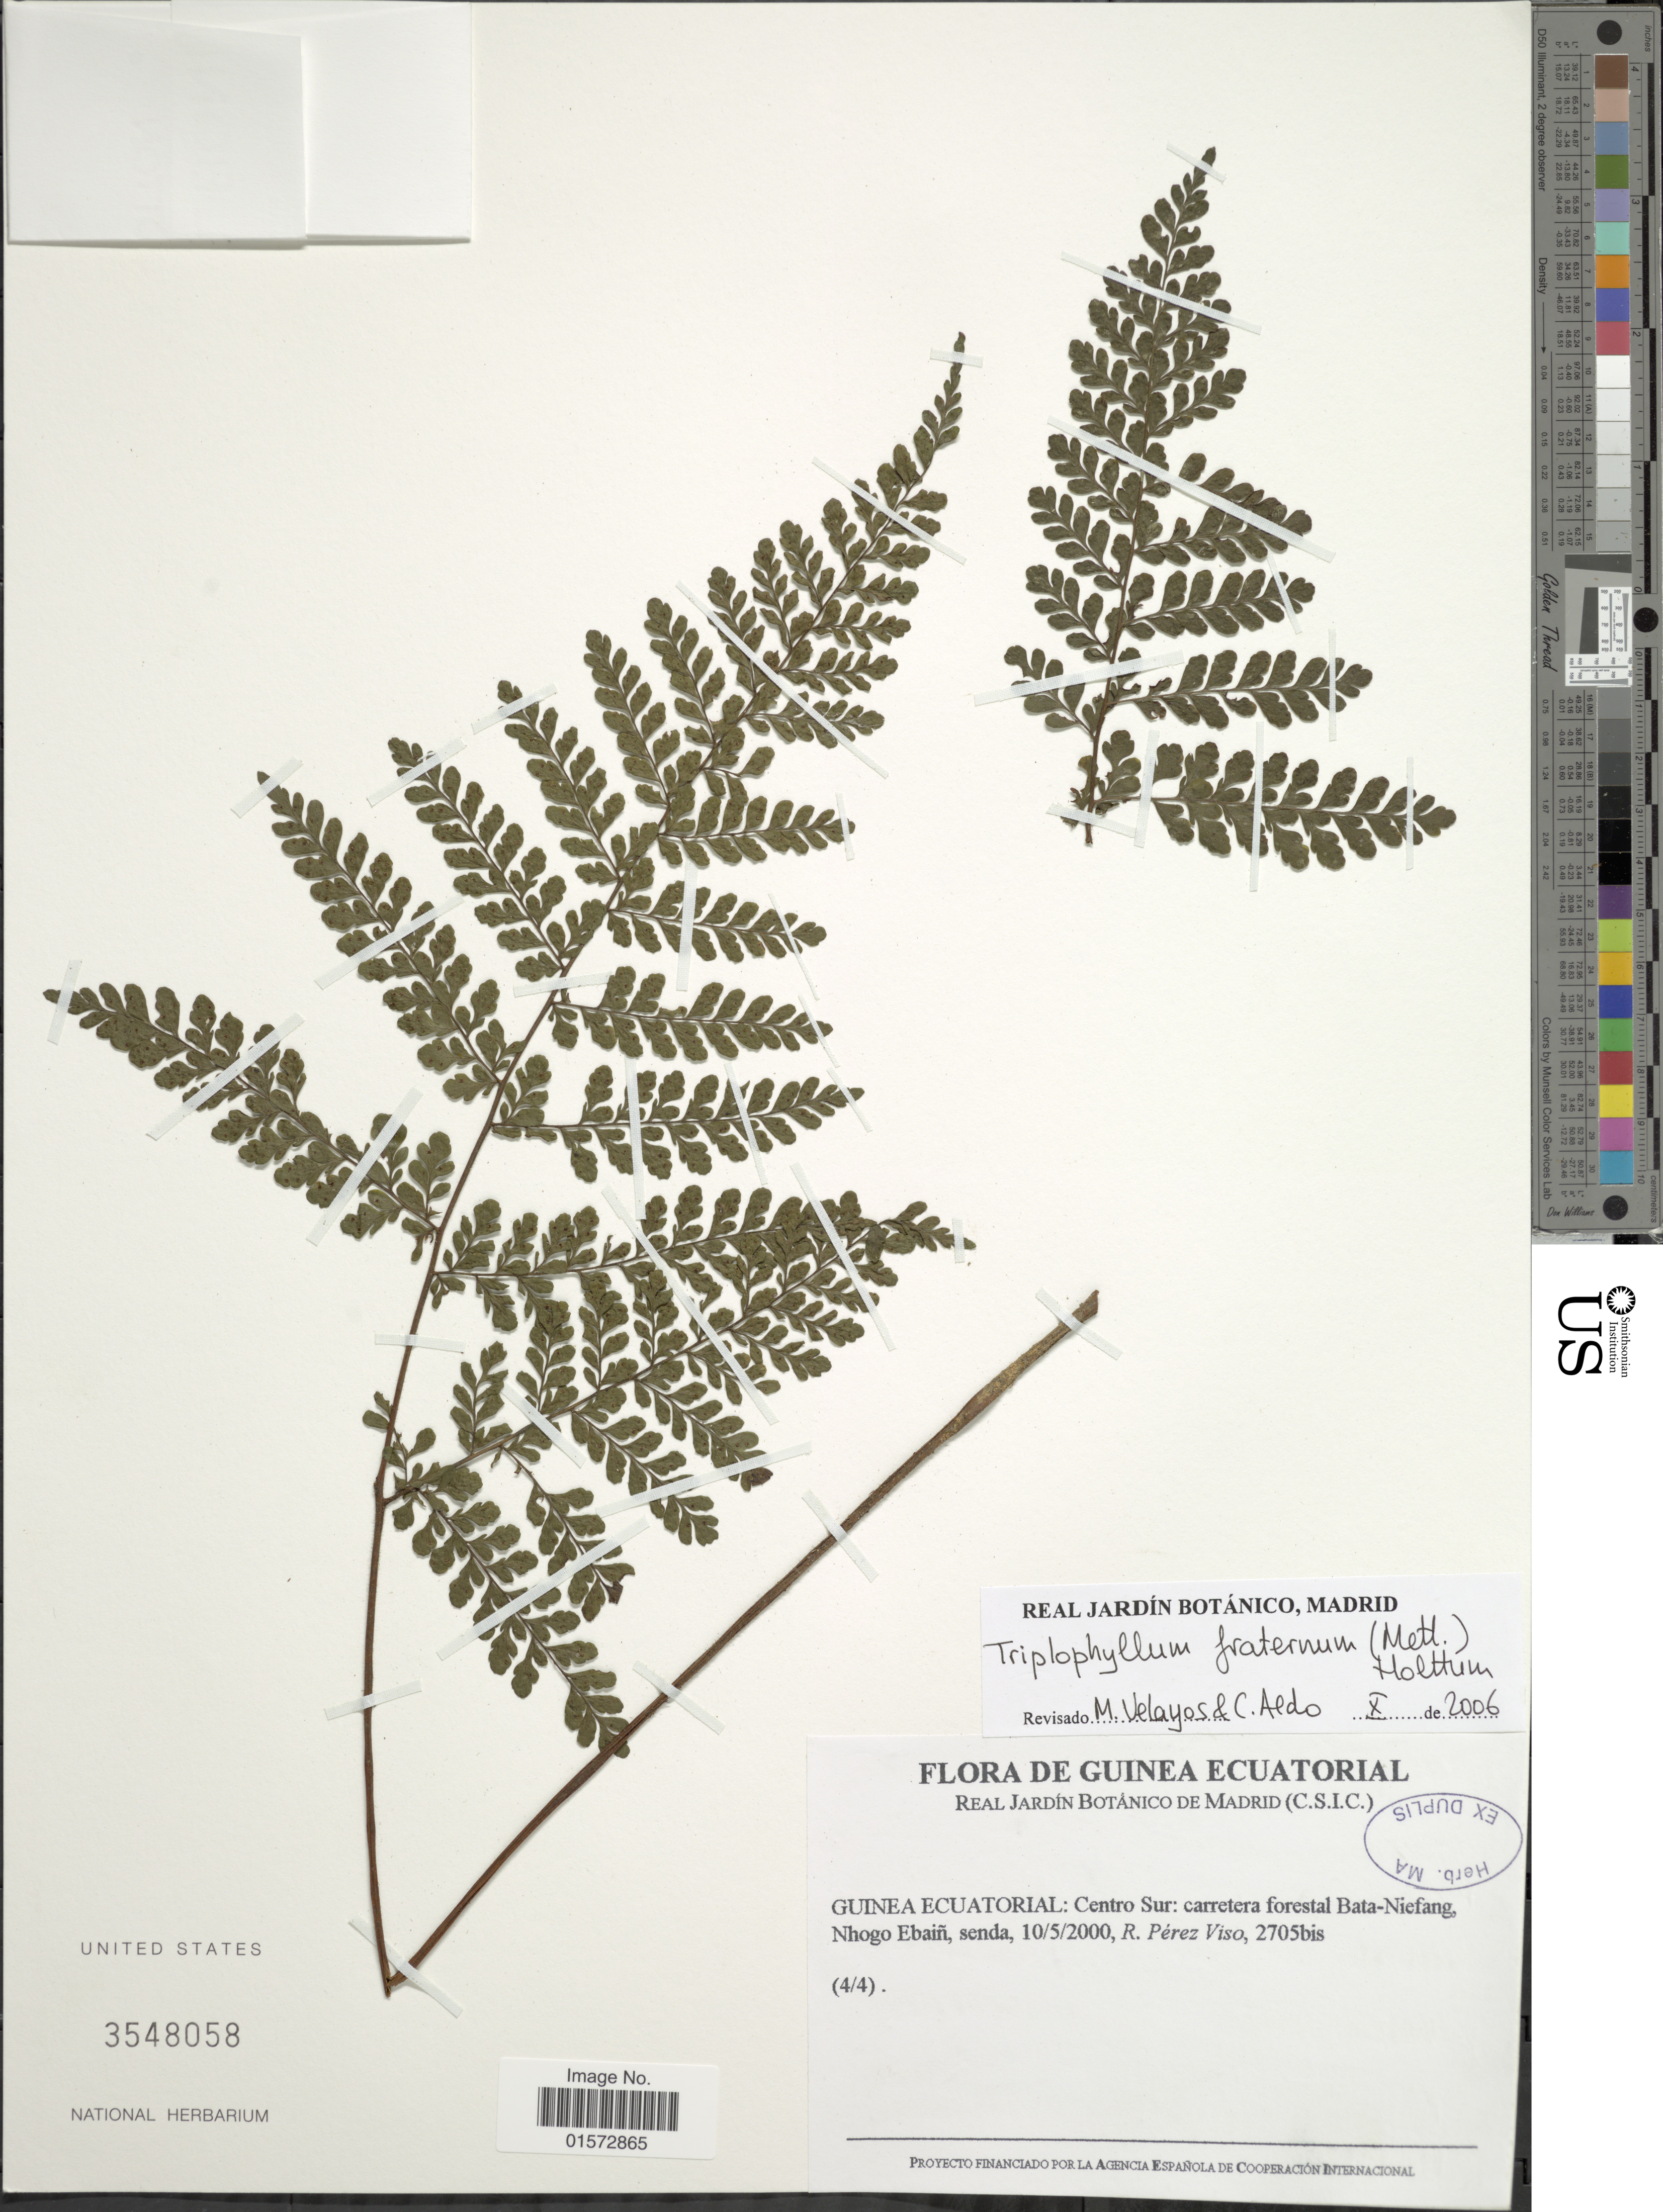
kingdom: Plantae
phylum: Tracheophyta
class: Polypodiopsida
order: Polypodiales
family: Tectariaceae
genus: Triplophyllum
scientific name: Triplophyllum fraternum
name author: (Mett.)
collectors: R. Perez Viso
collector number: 2705bis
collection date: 2000-05-10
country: Equatorial Guinea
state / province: Centro Sur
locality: Carretera forestal Bata-Niefang, Nhogo Ebaiñ, senda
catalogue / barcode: US 3548058